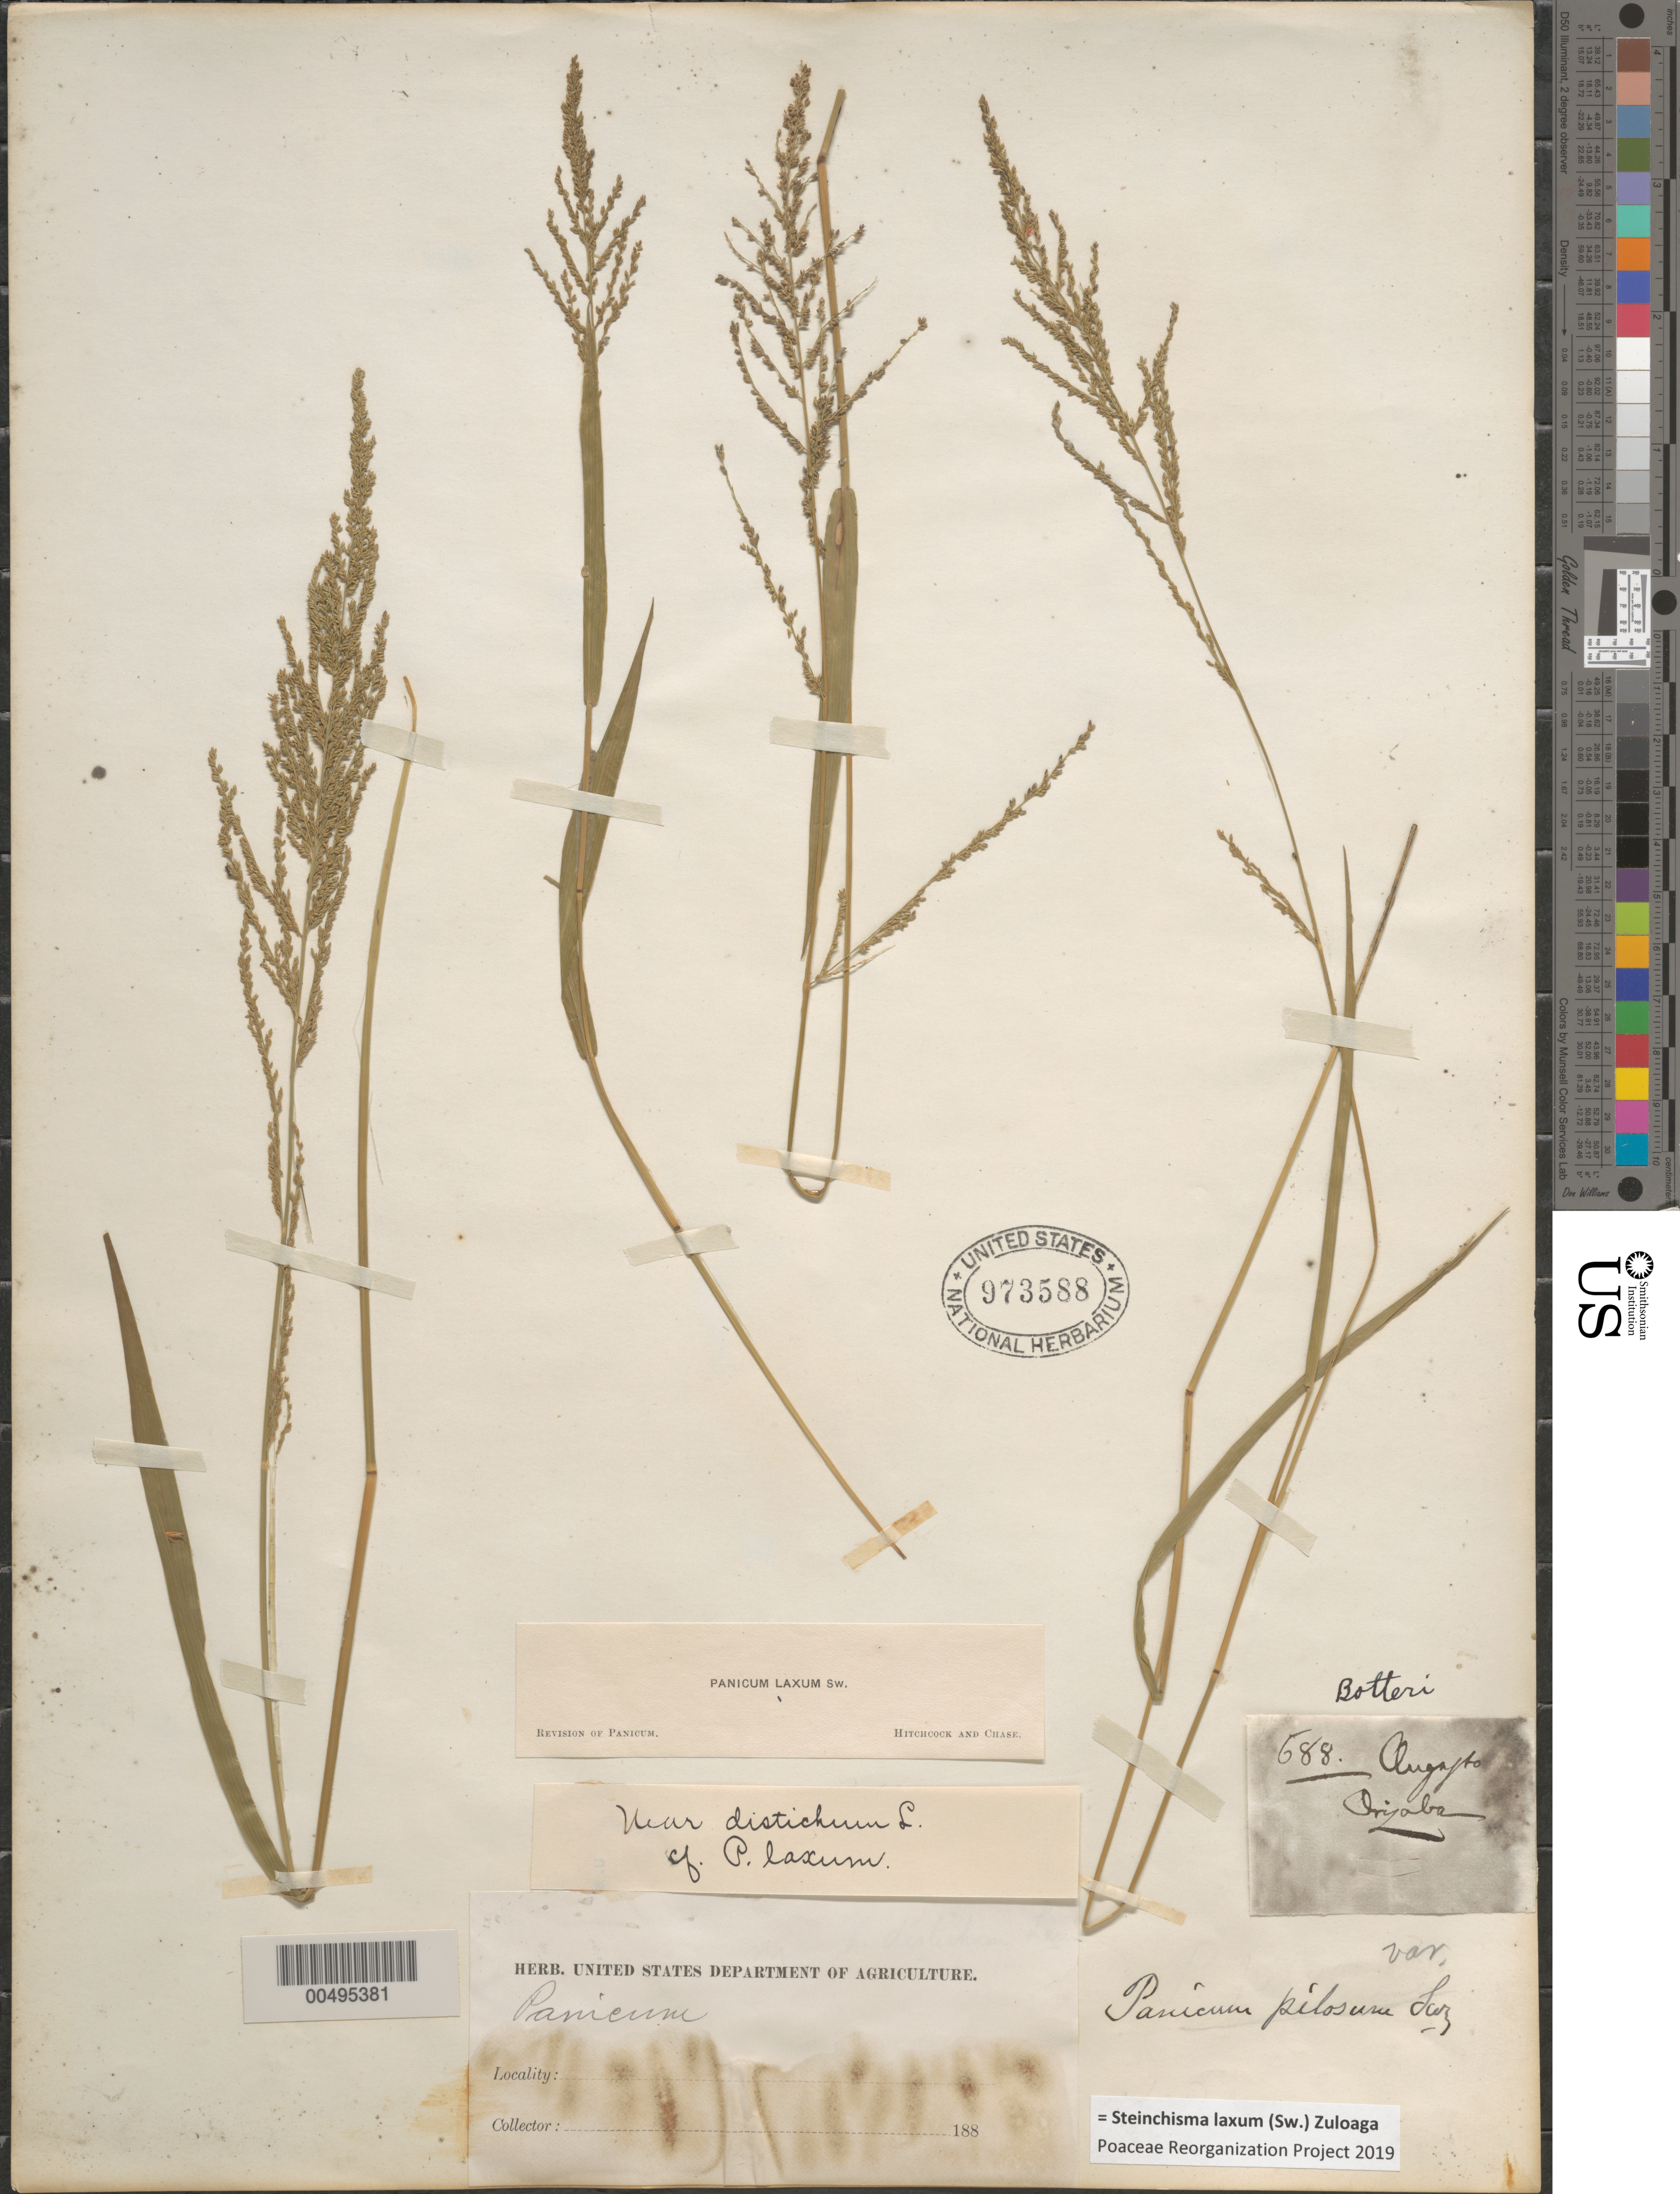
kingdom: Plantae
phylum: Tracheophyta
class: Liliopsida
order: Poales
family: Poaceae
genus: Panicum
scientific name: Panicum laxum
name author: Sw.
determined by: Hitchcock, A. S.; Chase, [M.] A.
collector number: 688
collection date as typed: Aug 1???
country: Mexico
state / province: Veracruz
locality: Orizaba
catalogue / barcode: US 973588